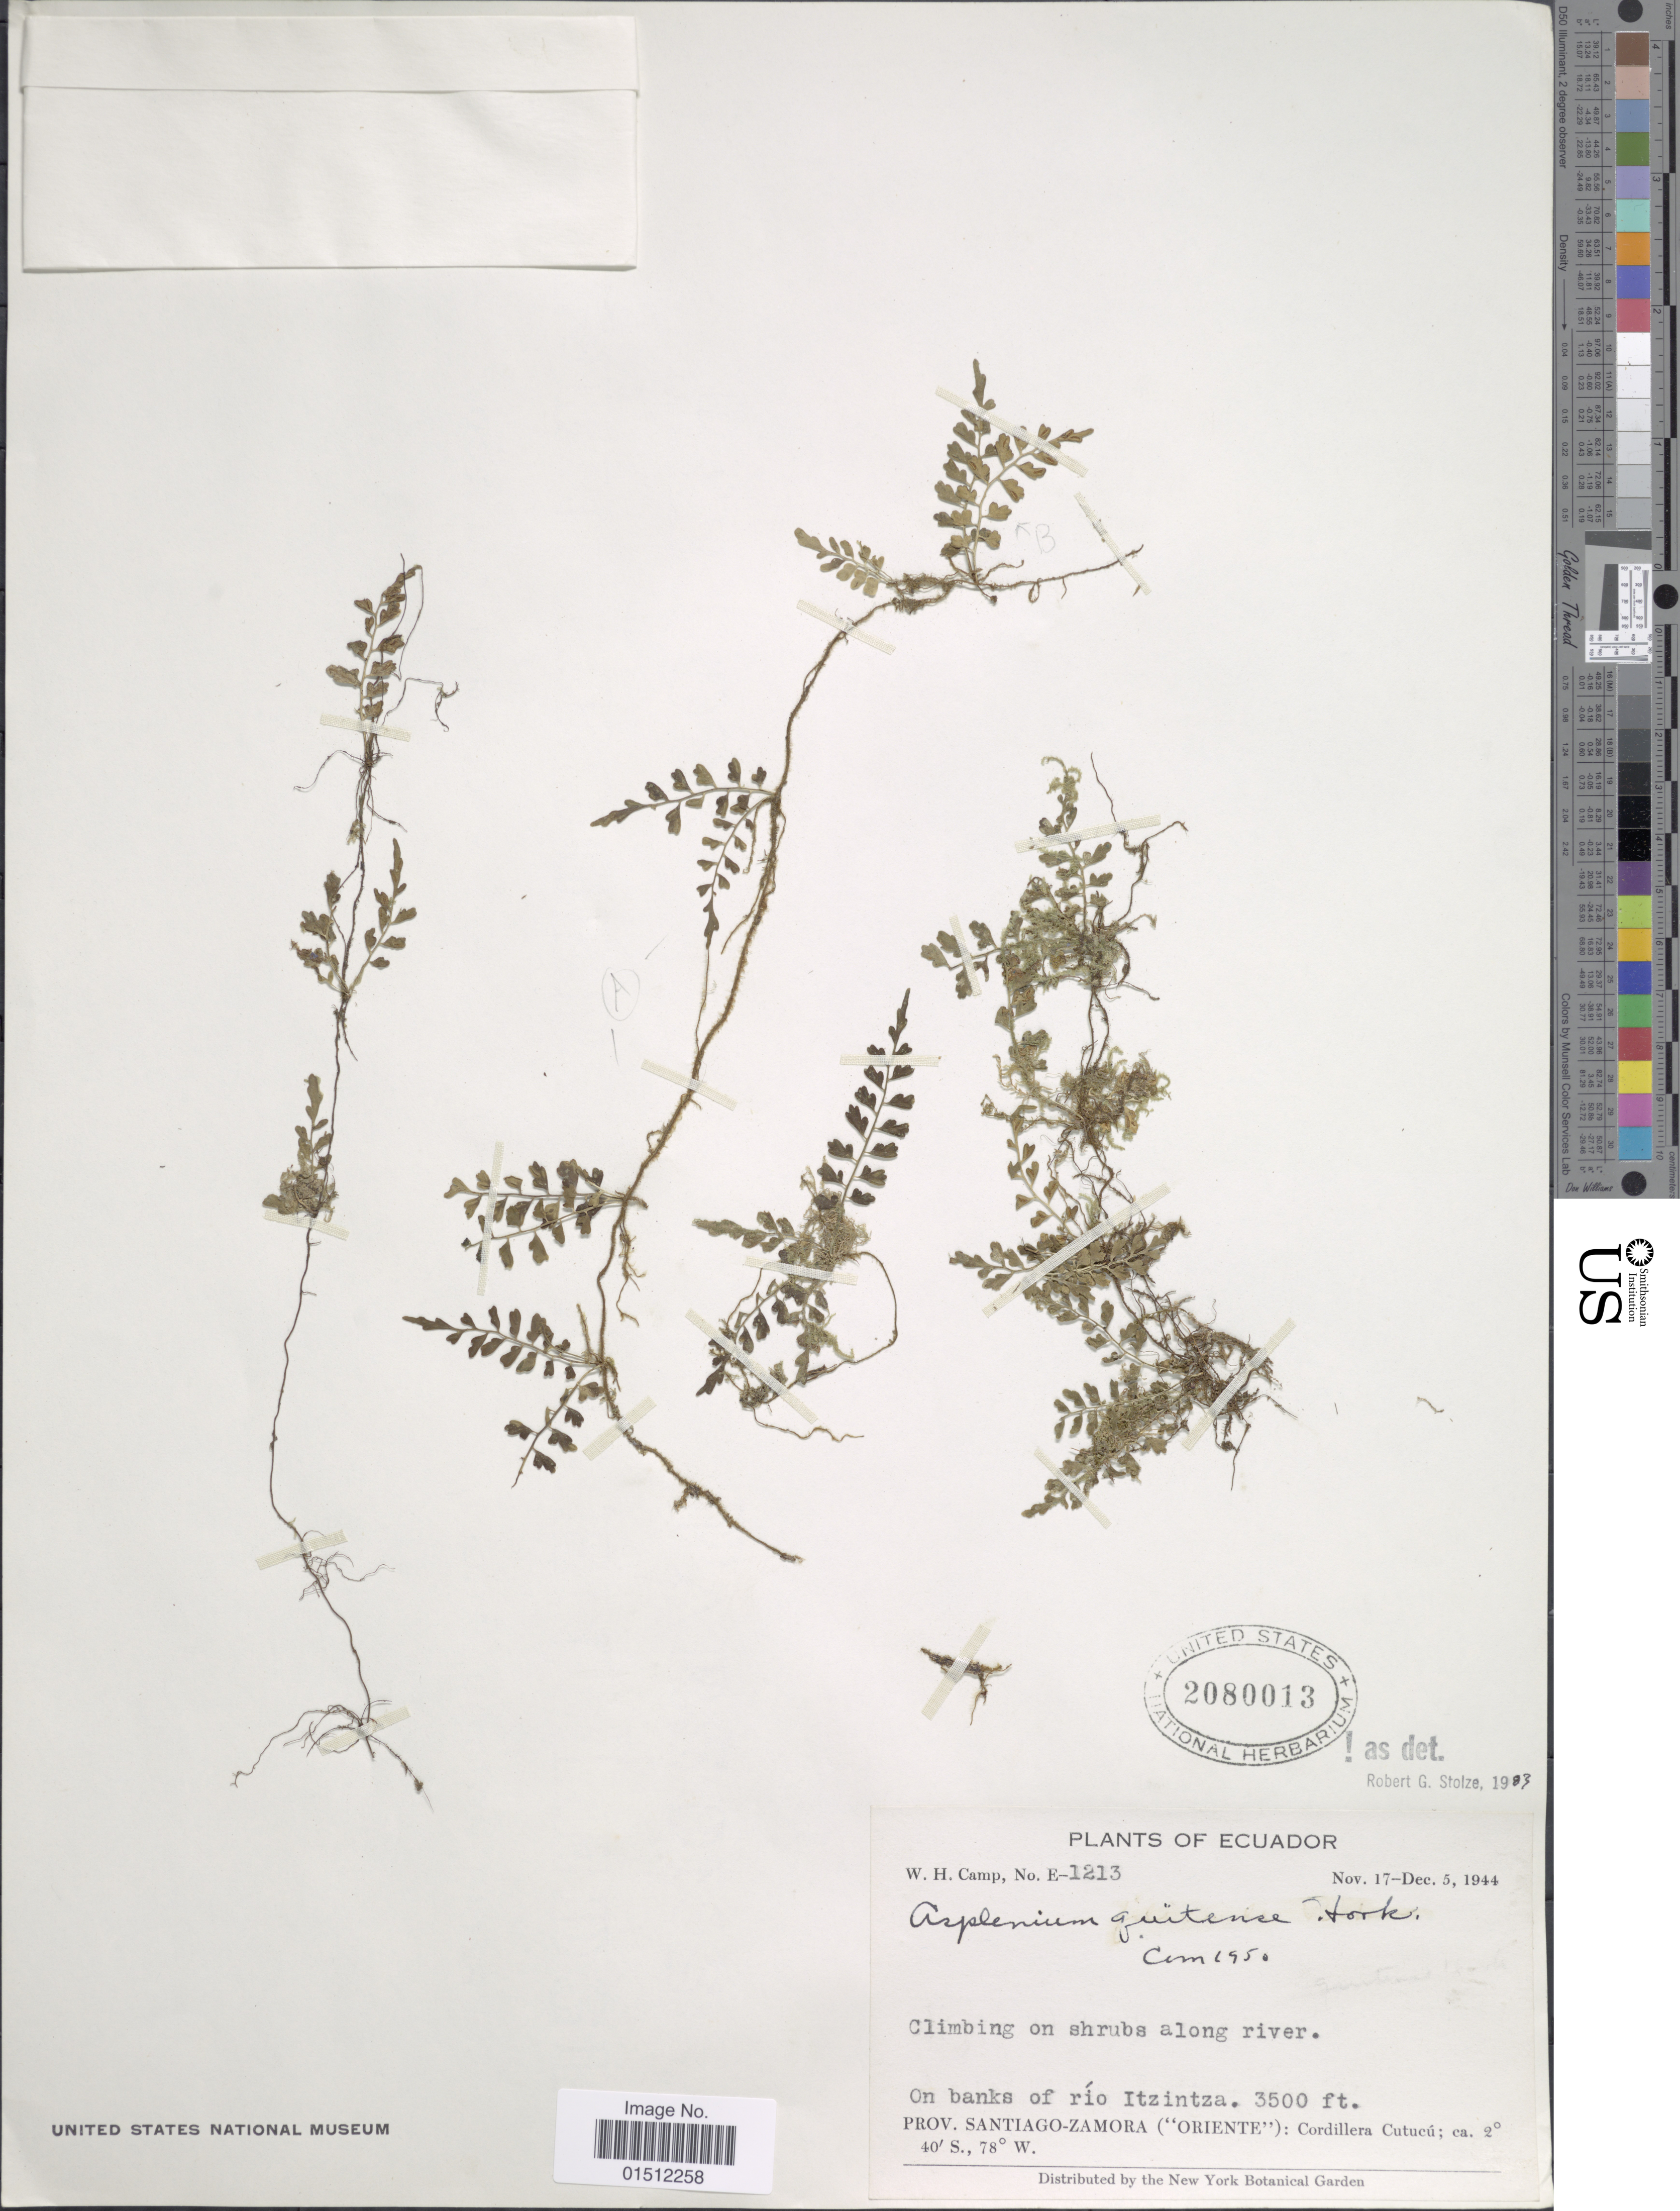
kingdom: Plantae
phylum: Tracheophyta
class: Polypodiopsida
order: Polypodiales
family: Aspleniaceae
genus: Asplenium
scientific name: Asplenium quitense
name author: Hook.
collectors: W. H. Camp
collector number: B-1213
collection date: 1944-11-17/1944-12-05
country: Ecuador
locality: On banks of rio Itzintza. Prov. Santiago-Zamora ( "Oriente"):Cordillera Cutucu.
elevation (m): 1067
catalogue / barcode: US 2080013